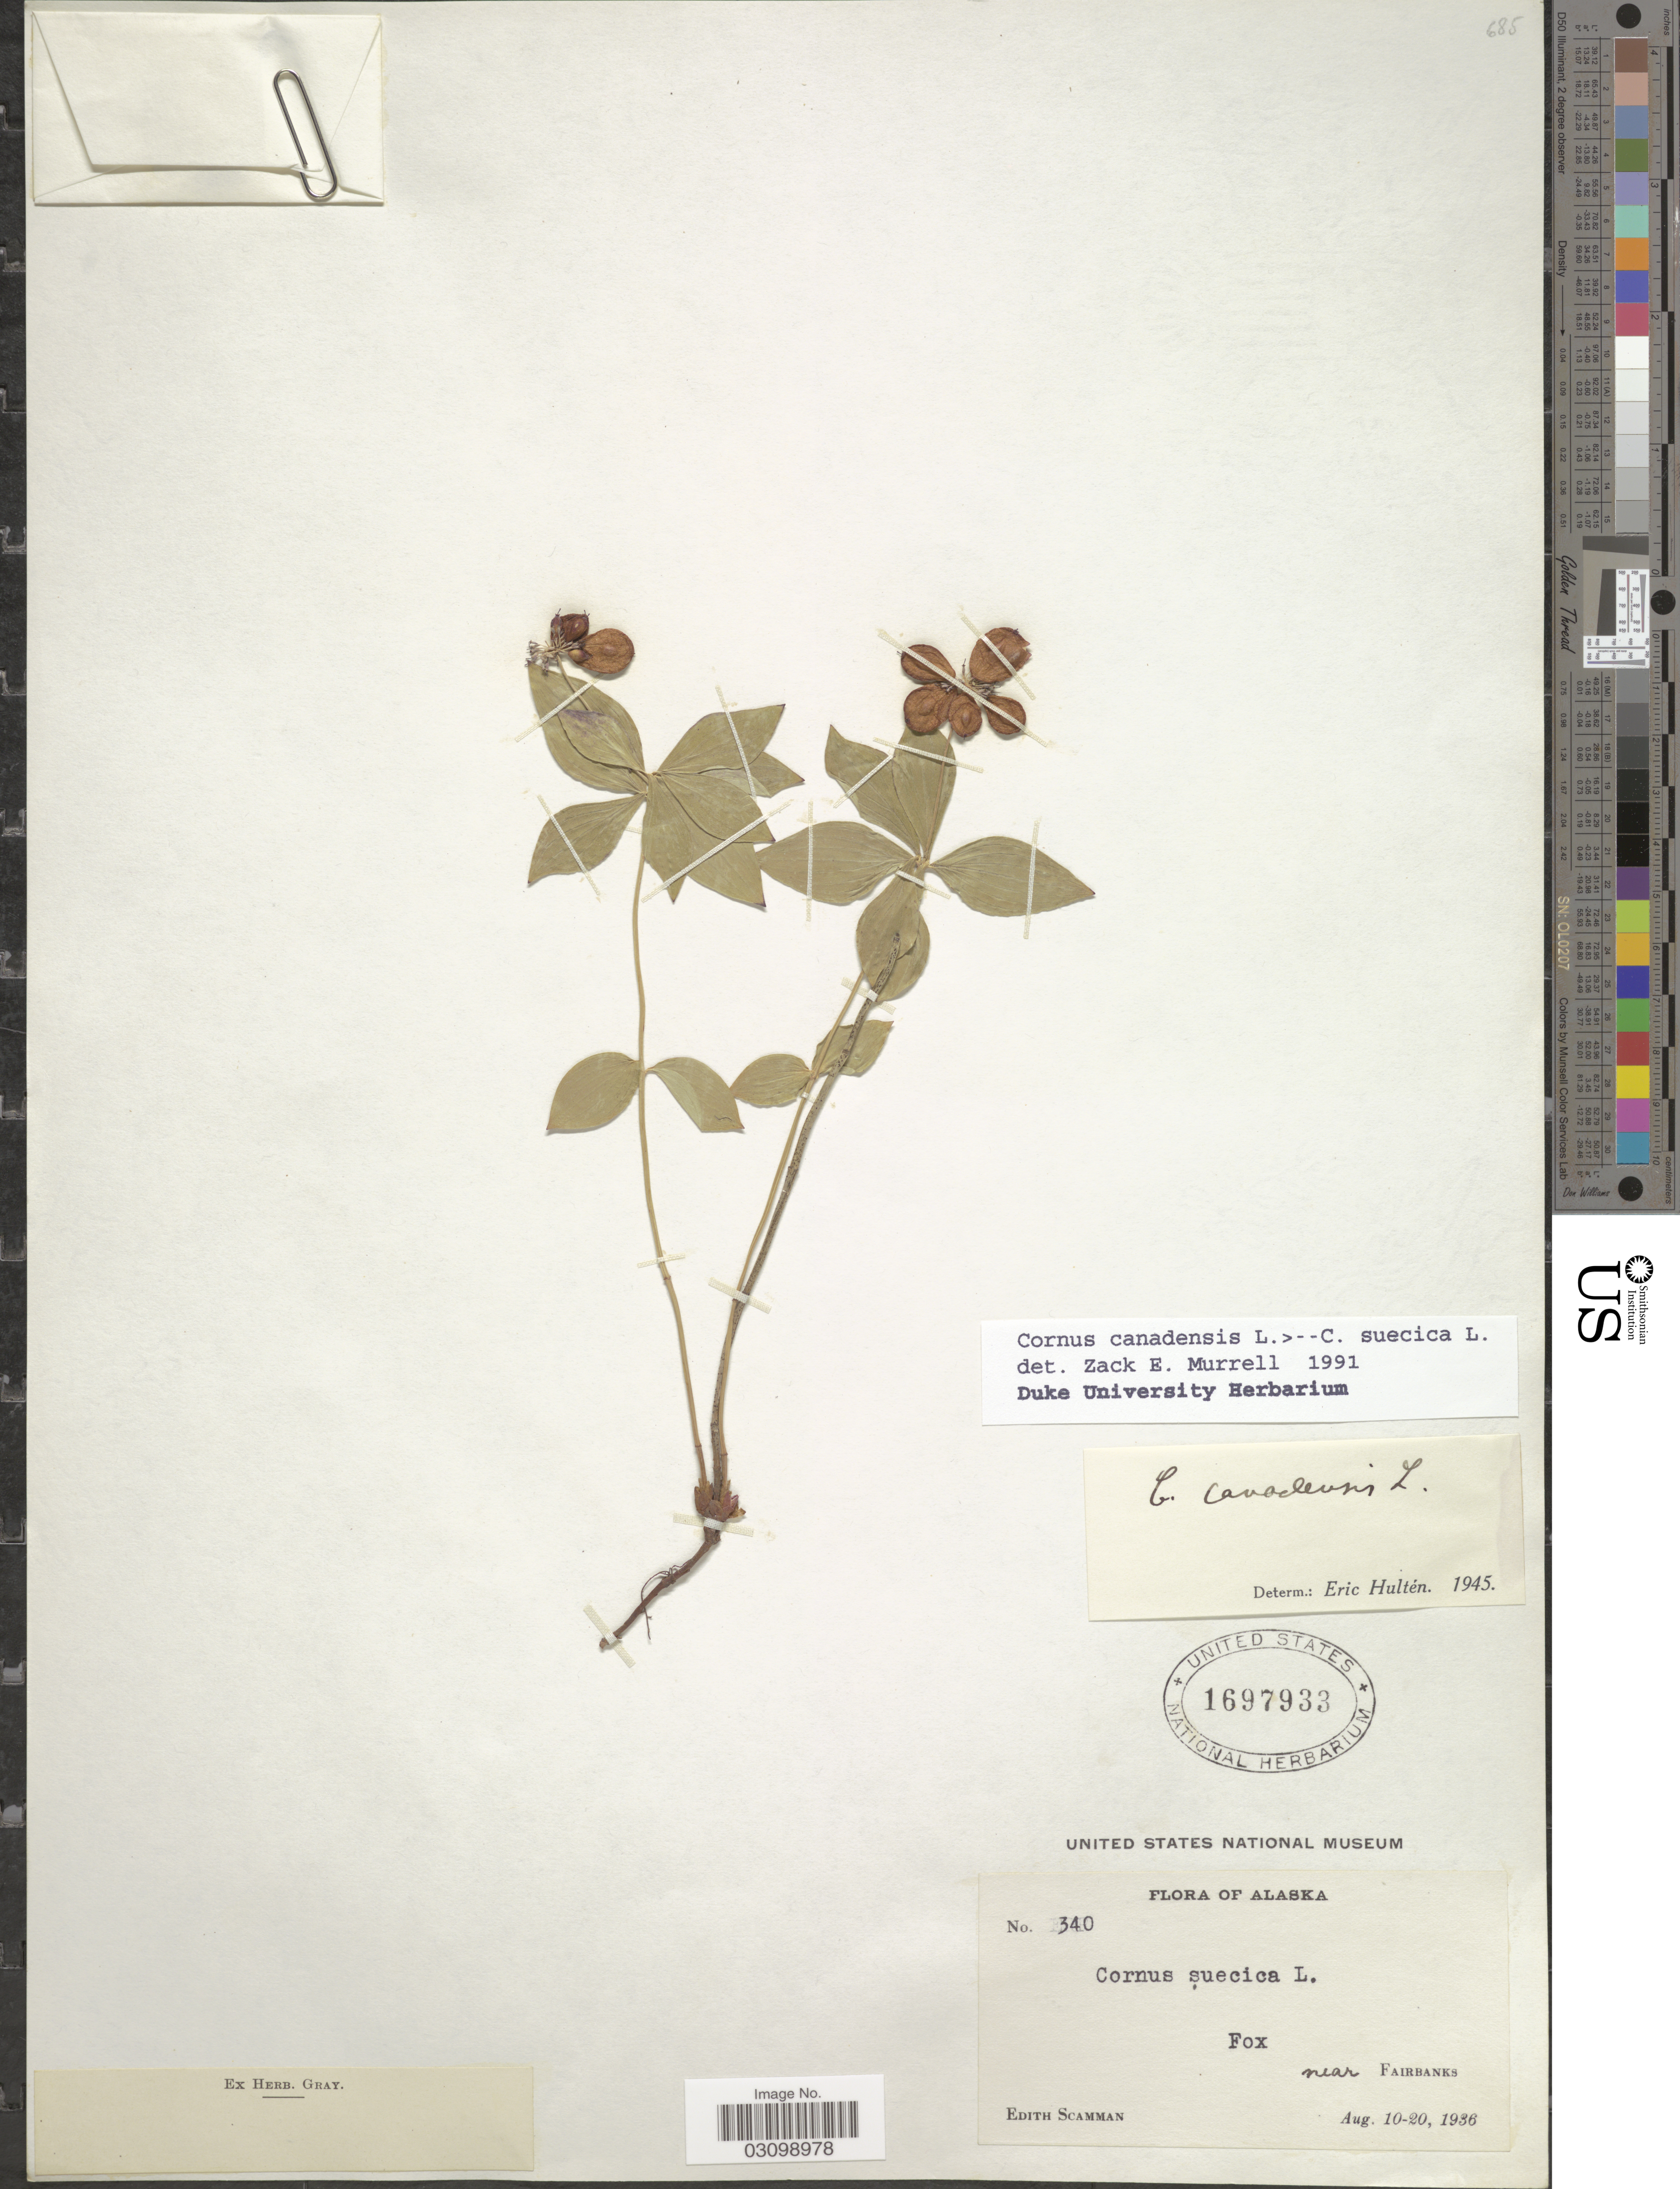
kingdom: Plantae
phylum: Tracheophyta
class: Magnoliopsida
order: Cornales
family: Cornaceae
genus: Cornus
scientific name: Cornus sp.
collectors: E. Scamman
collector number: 340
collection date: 1936-08-10/1936-08-20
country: United States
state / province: Alaska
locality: Fox, near Fairbanks.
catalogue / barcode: US 1697933